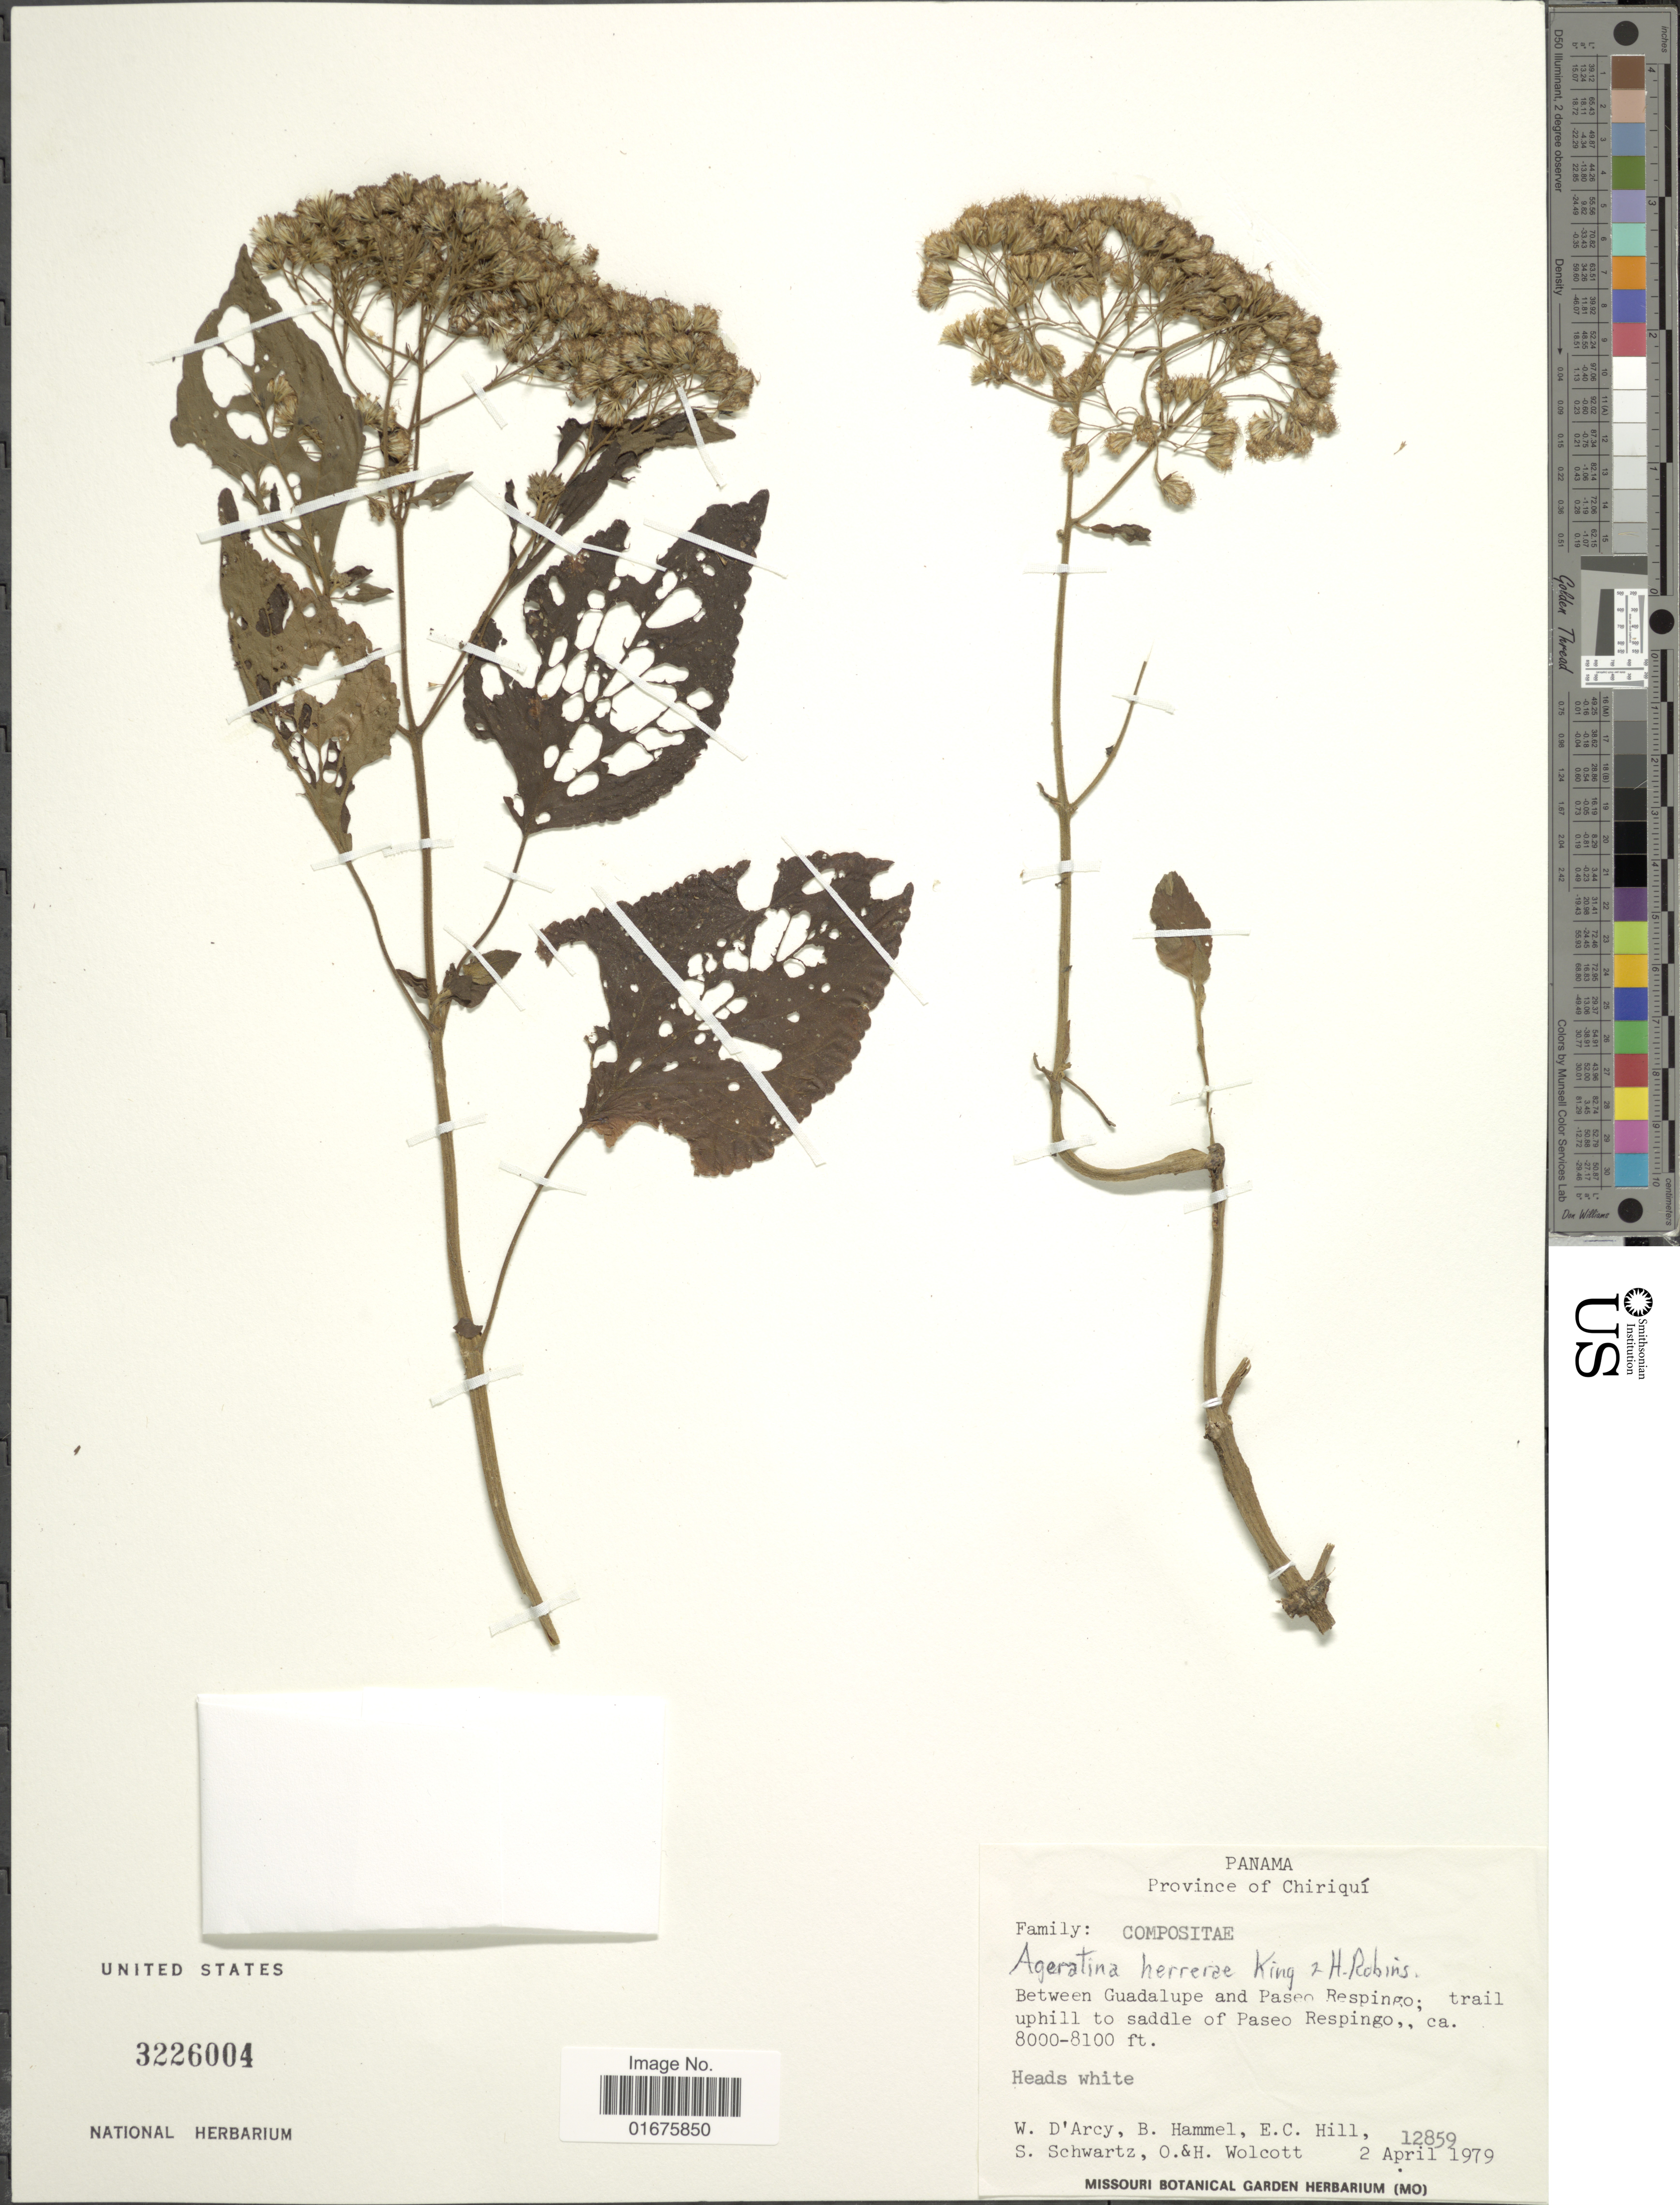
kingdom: Plantae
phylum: Tracheophyta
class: Magnoliopsida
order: Asterales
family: Asteraceae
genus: Ageratina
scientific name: Ageratina herrerae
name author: R.M. King & H. Rob.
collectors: W. G. D'Arcy, B. Hammel, E. C. Hill, S. Schwartz & et al.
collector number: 12859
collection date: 1979-04-02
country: Panama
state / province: Chiriqui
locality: Between Guadalipe and Pasea Respingo; trail uphill to saddle of Paseo Respingo, heads white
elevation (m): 2438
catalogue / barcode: US 3226004